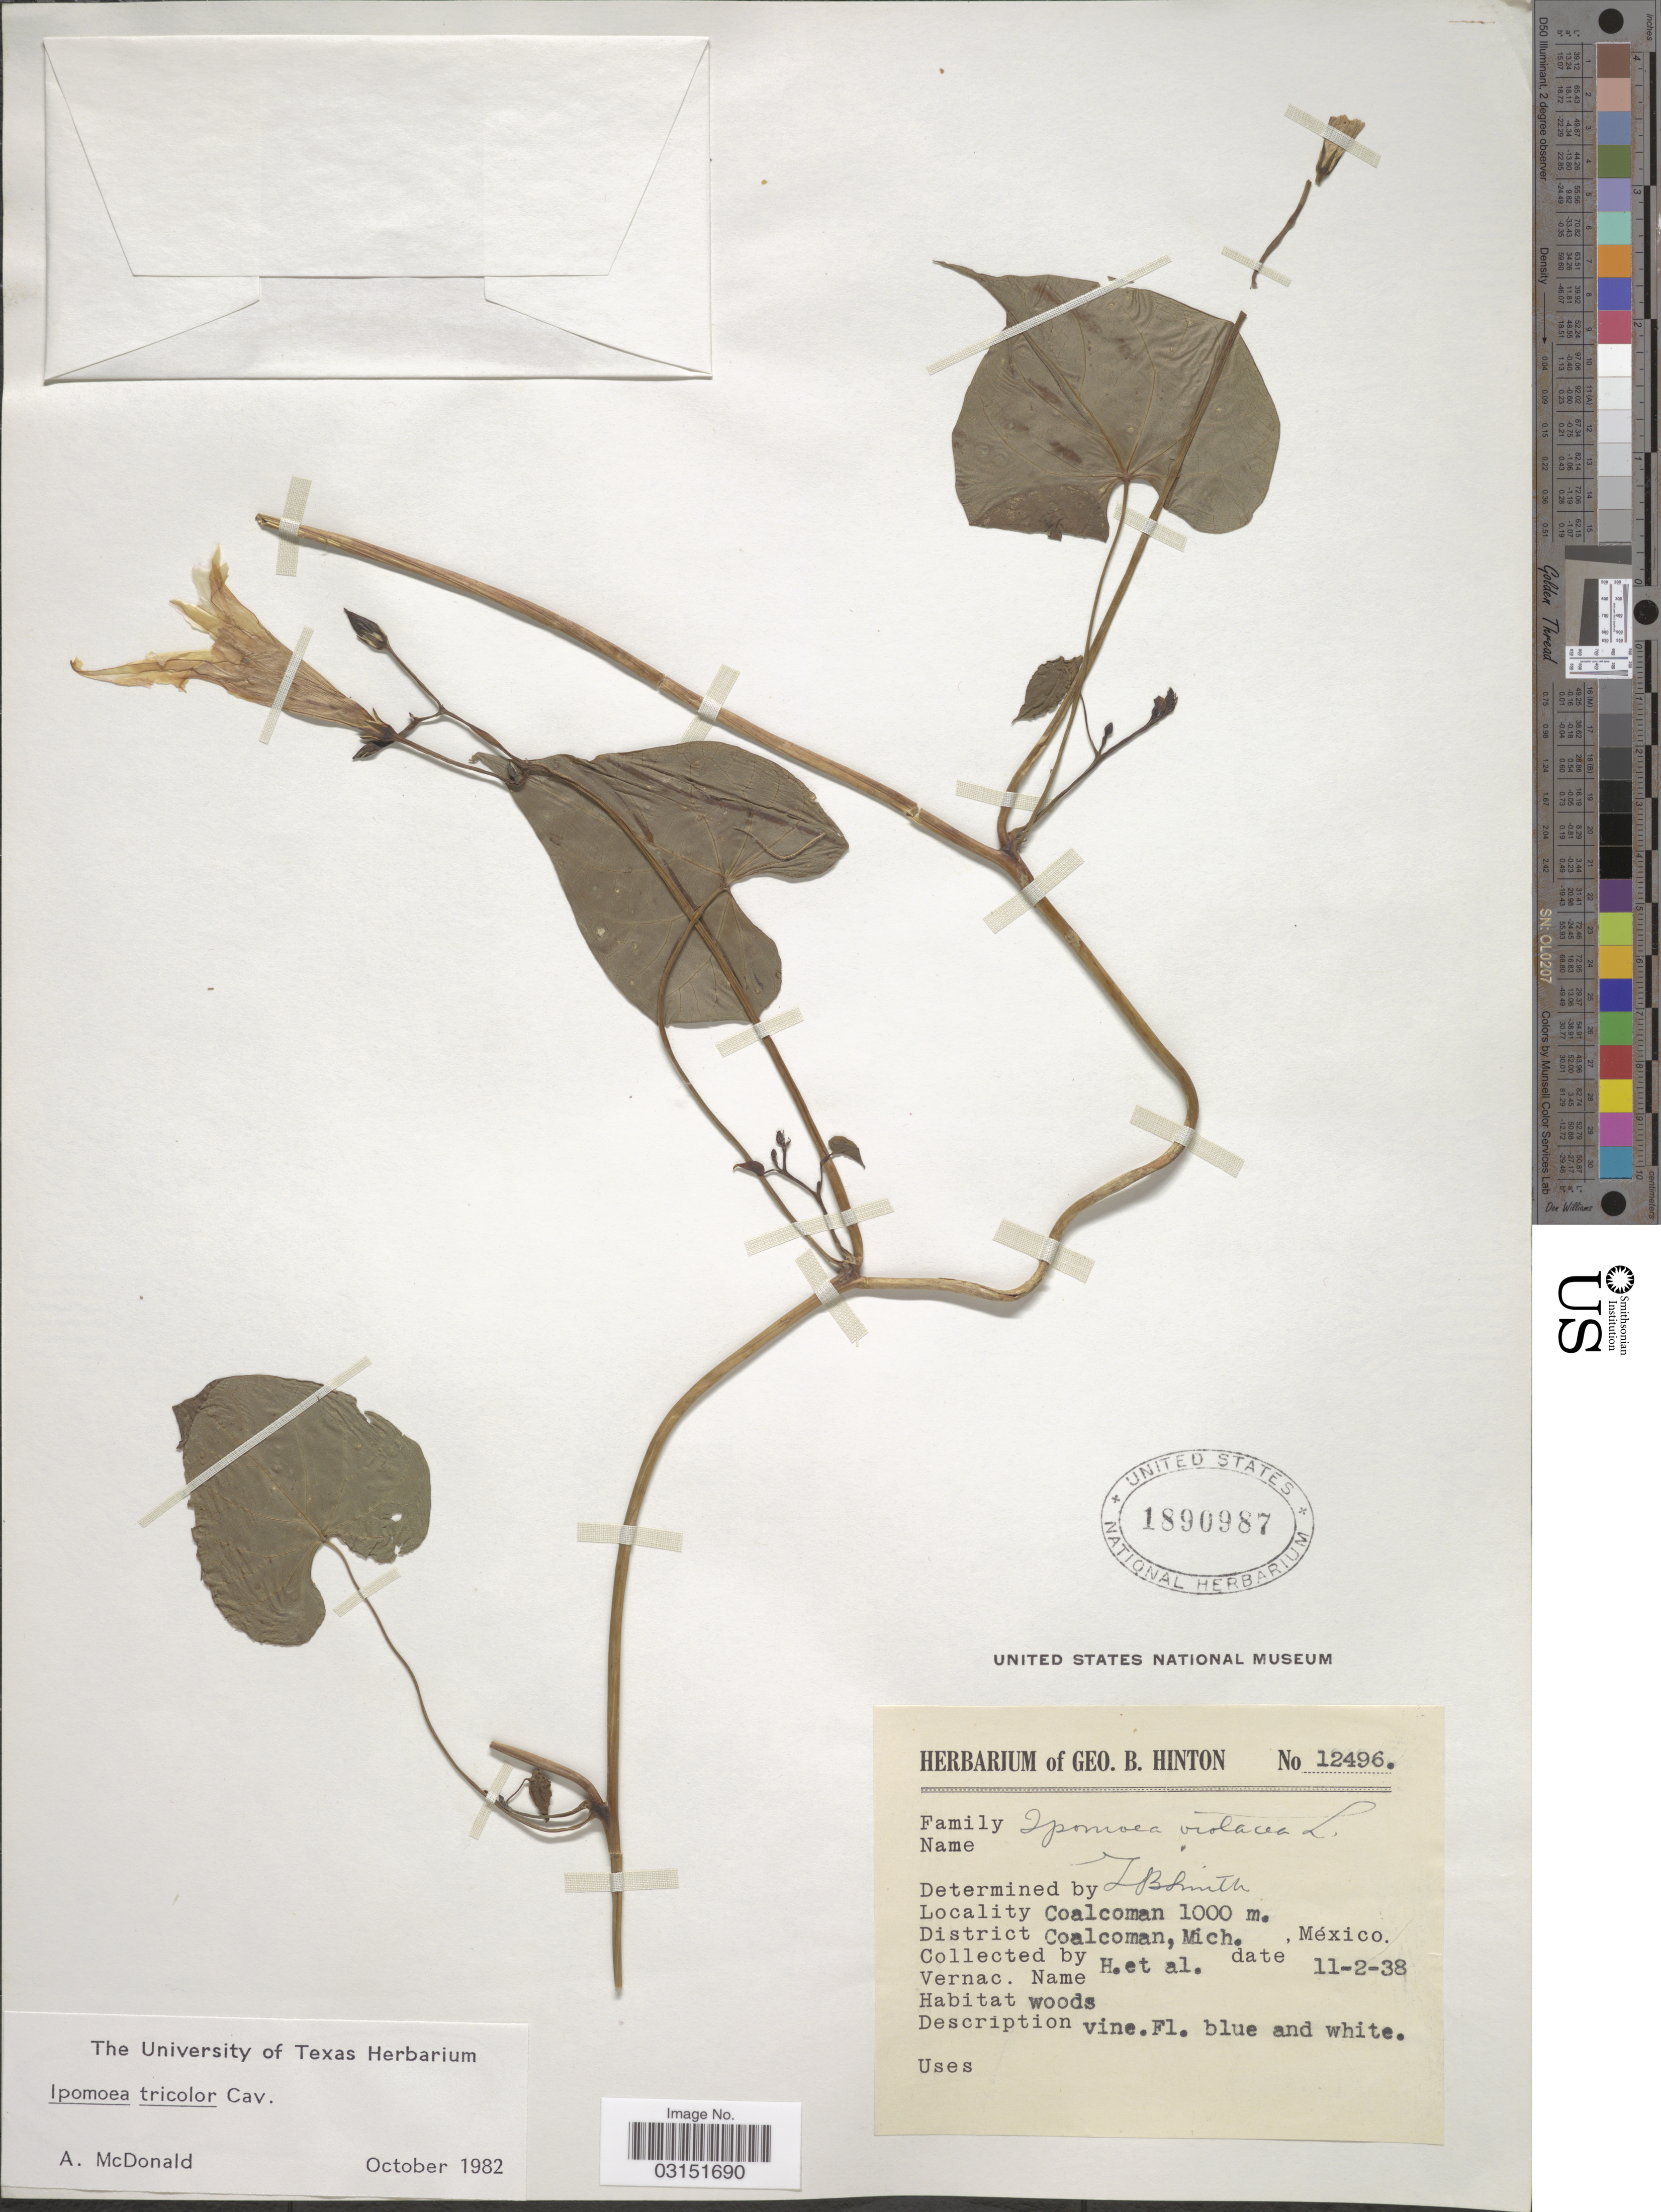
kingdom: Plantae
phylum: Tracheophyta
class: Magnoliopsida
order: Solanales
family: Convolvulaceae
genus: Ipomoea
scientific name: Ipomoea tricolor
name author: Cav.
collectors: G. B. Hinton & et al.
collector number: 12496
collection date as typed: Transcribed d/m/y: 11/2/38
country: Mexico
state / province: Michoacán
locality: Coalcoman. District Coalcoman.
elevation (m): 1000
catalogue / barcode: US 1890987